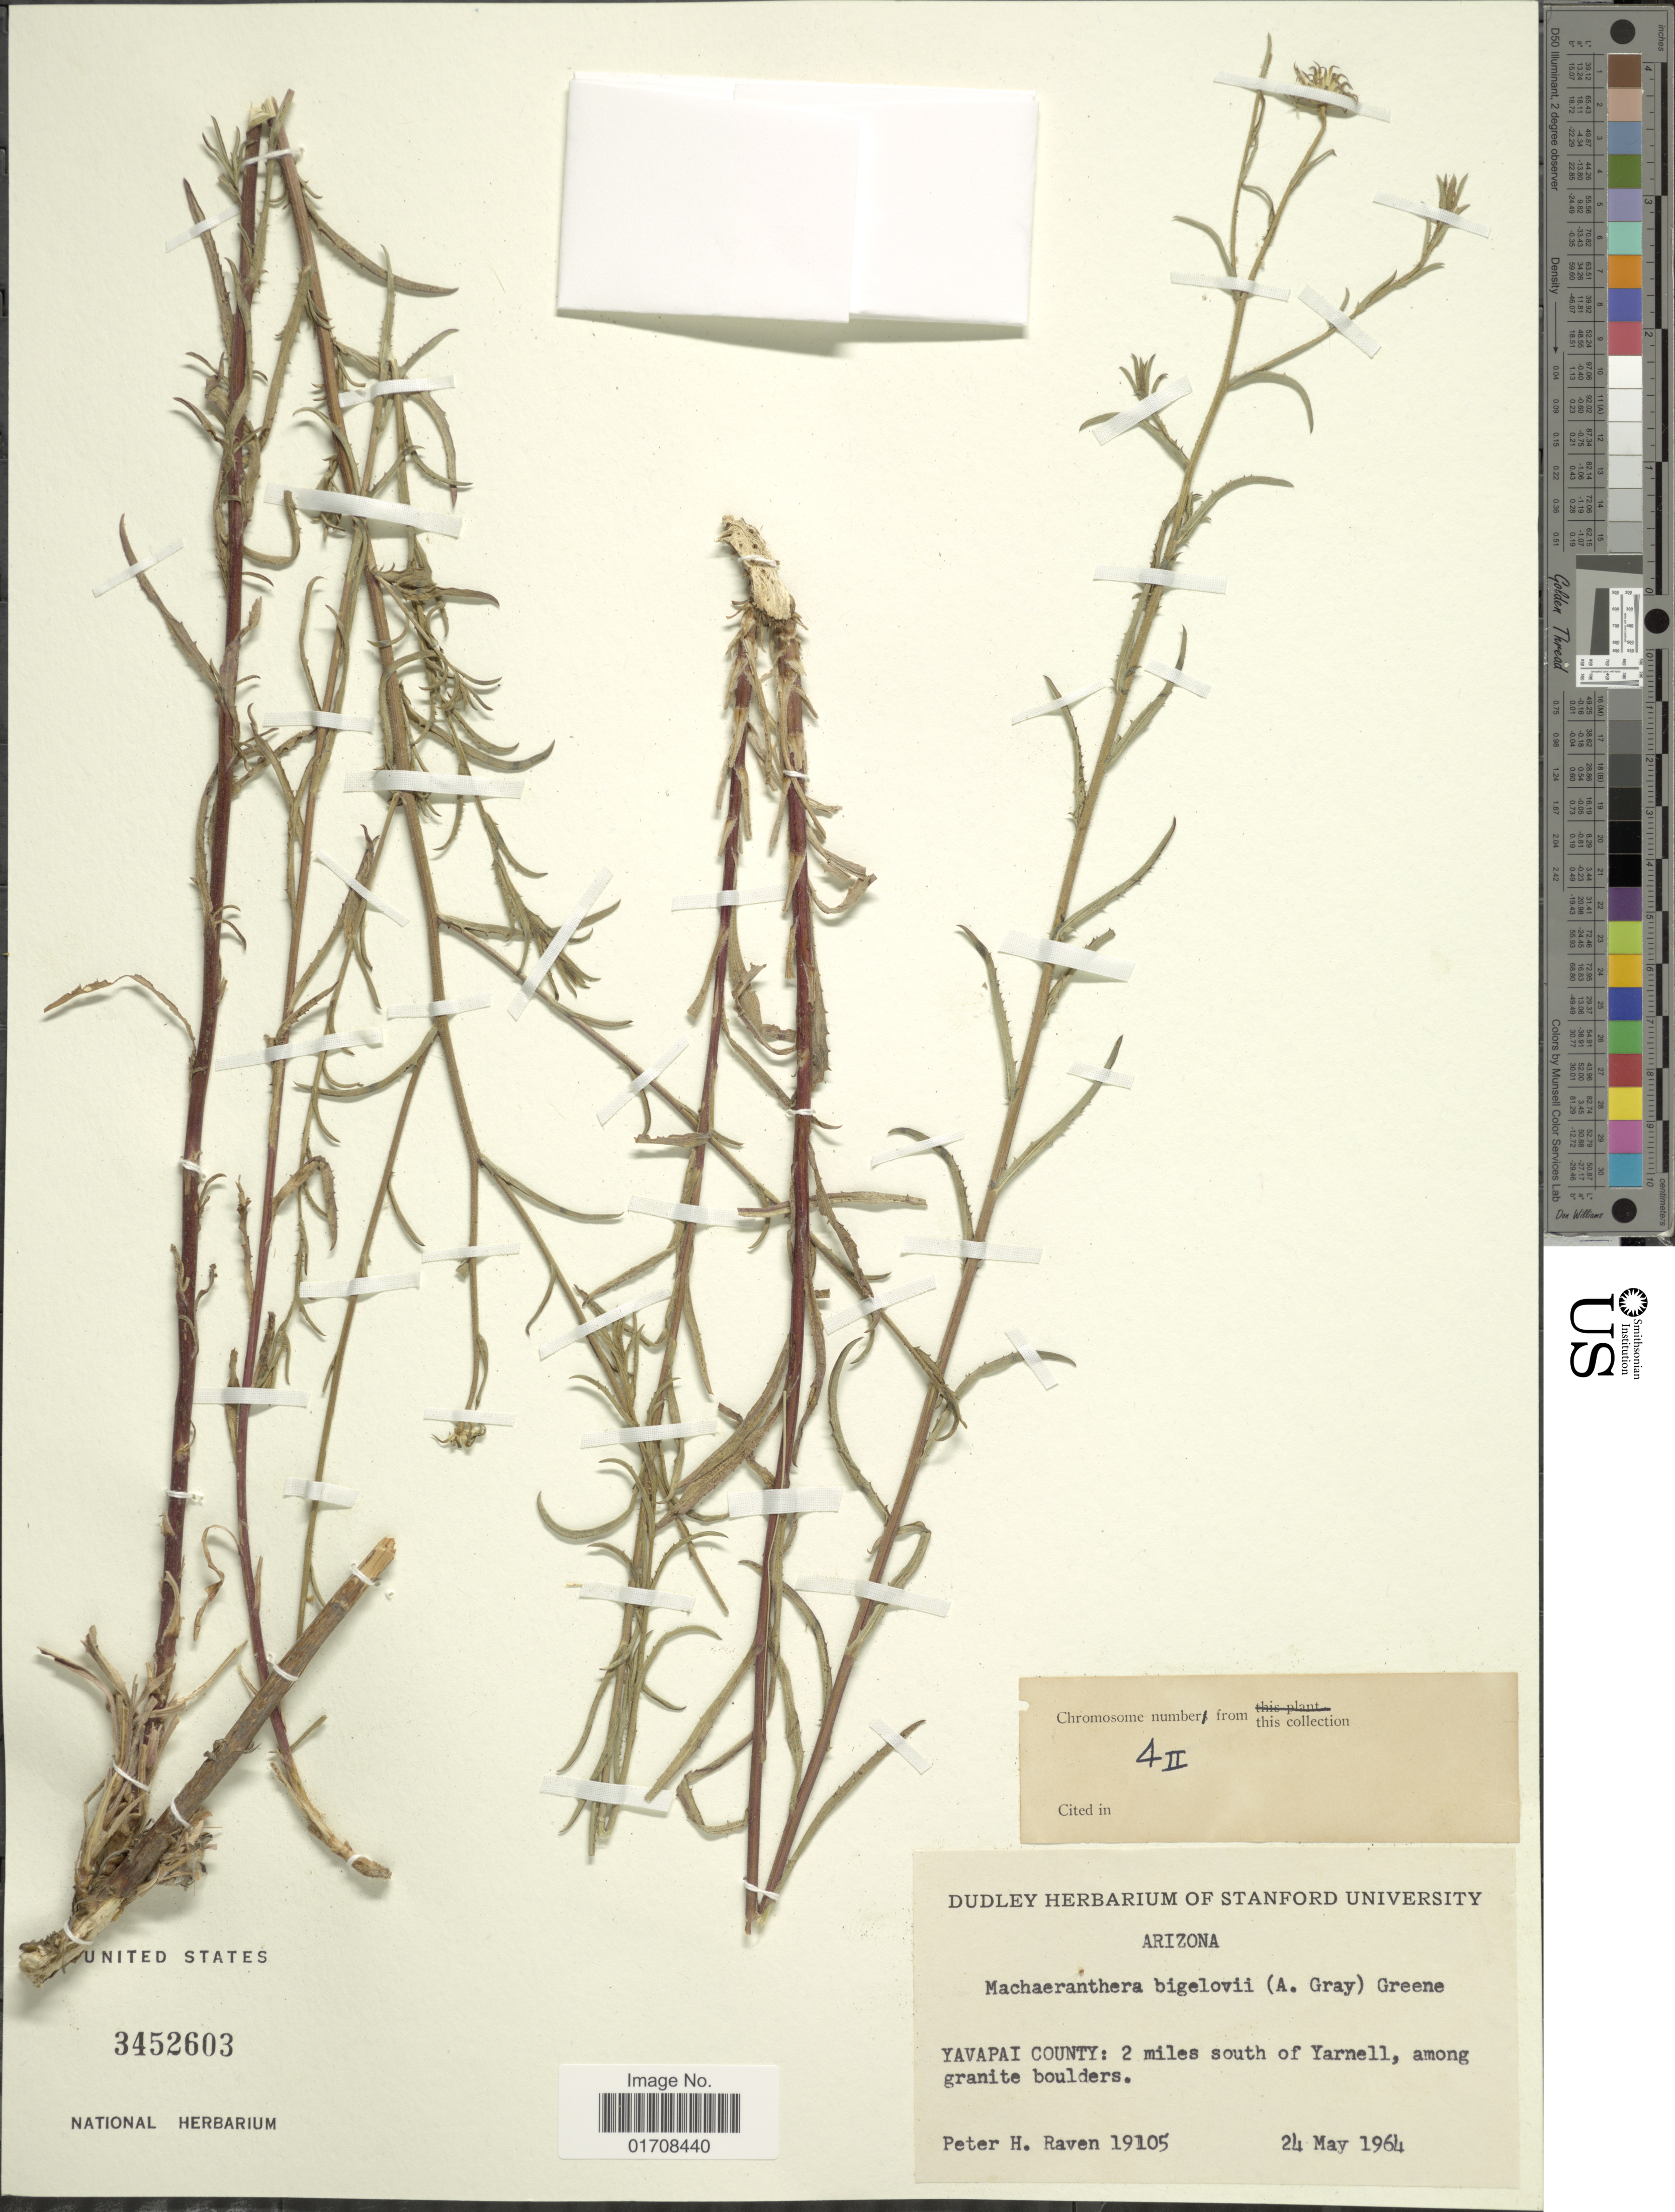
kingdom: Plantae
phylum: Tracheophyta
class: Magnoliopsida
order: Asterales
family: Asteraceae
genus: Machaeranthera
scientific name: Machaeranthera bigelovii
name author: (A. Gray) Greene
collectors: P. Raven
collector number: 19105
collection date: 1964-05-24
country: United States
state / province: Arizona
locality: Yavapai County, 2 miles south of Yarnell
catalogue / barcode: US 3452603